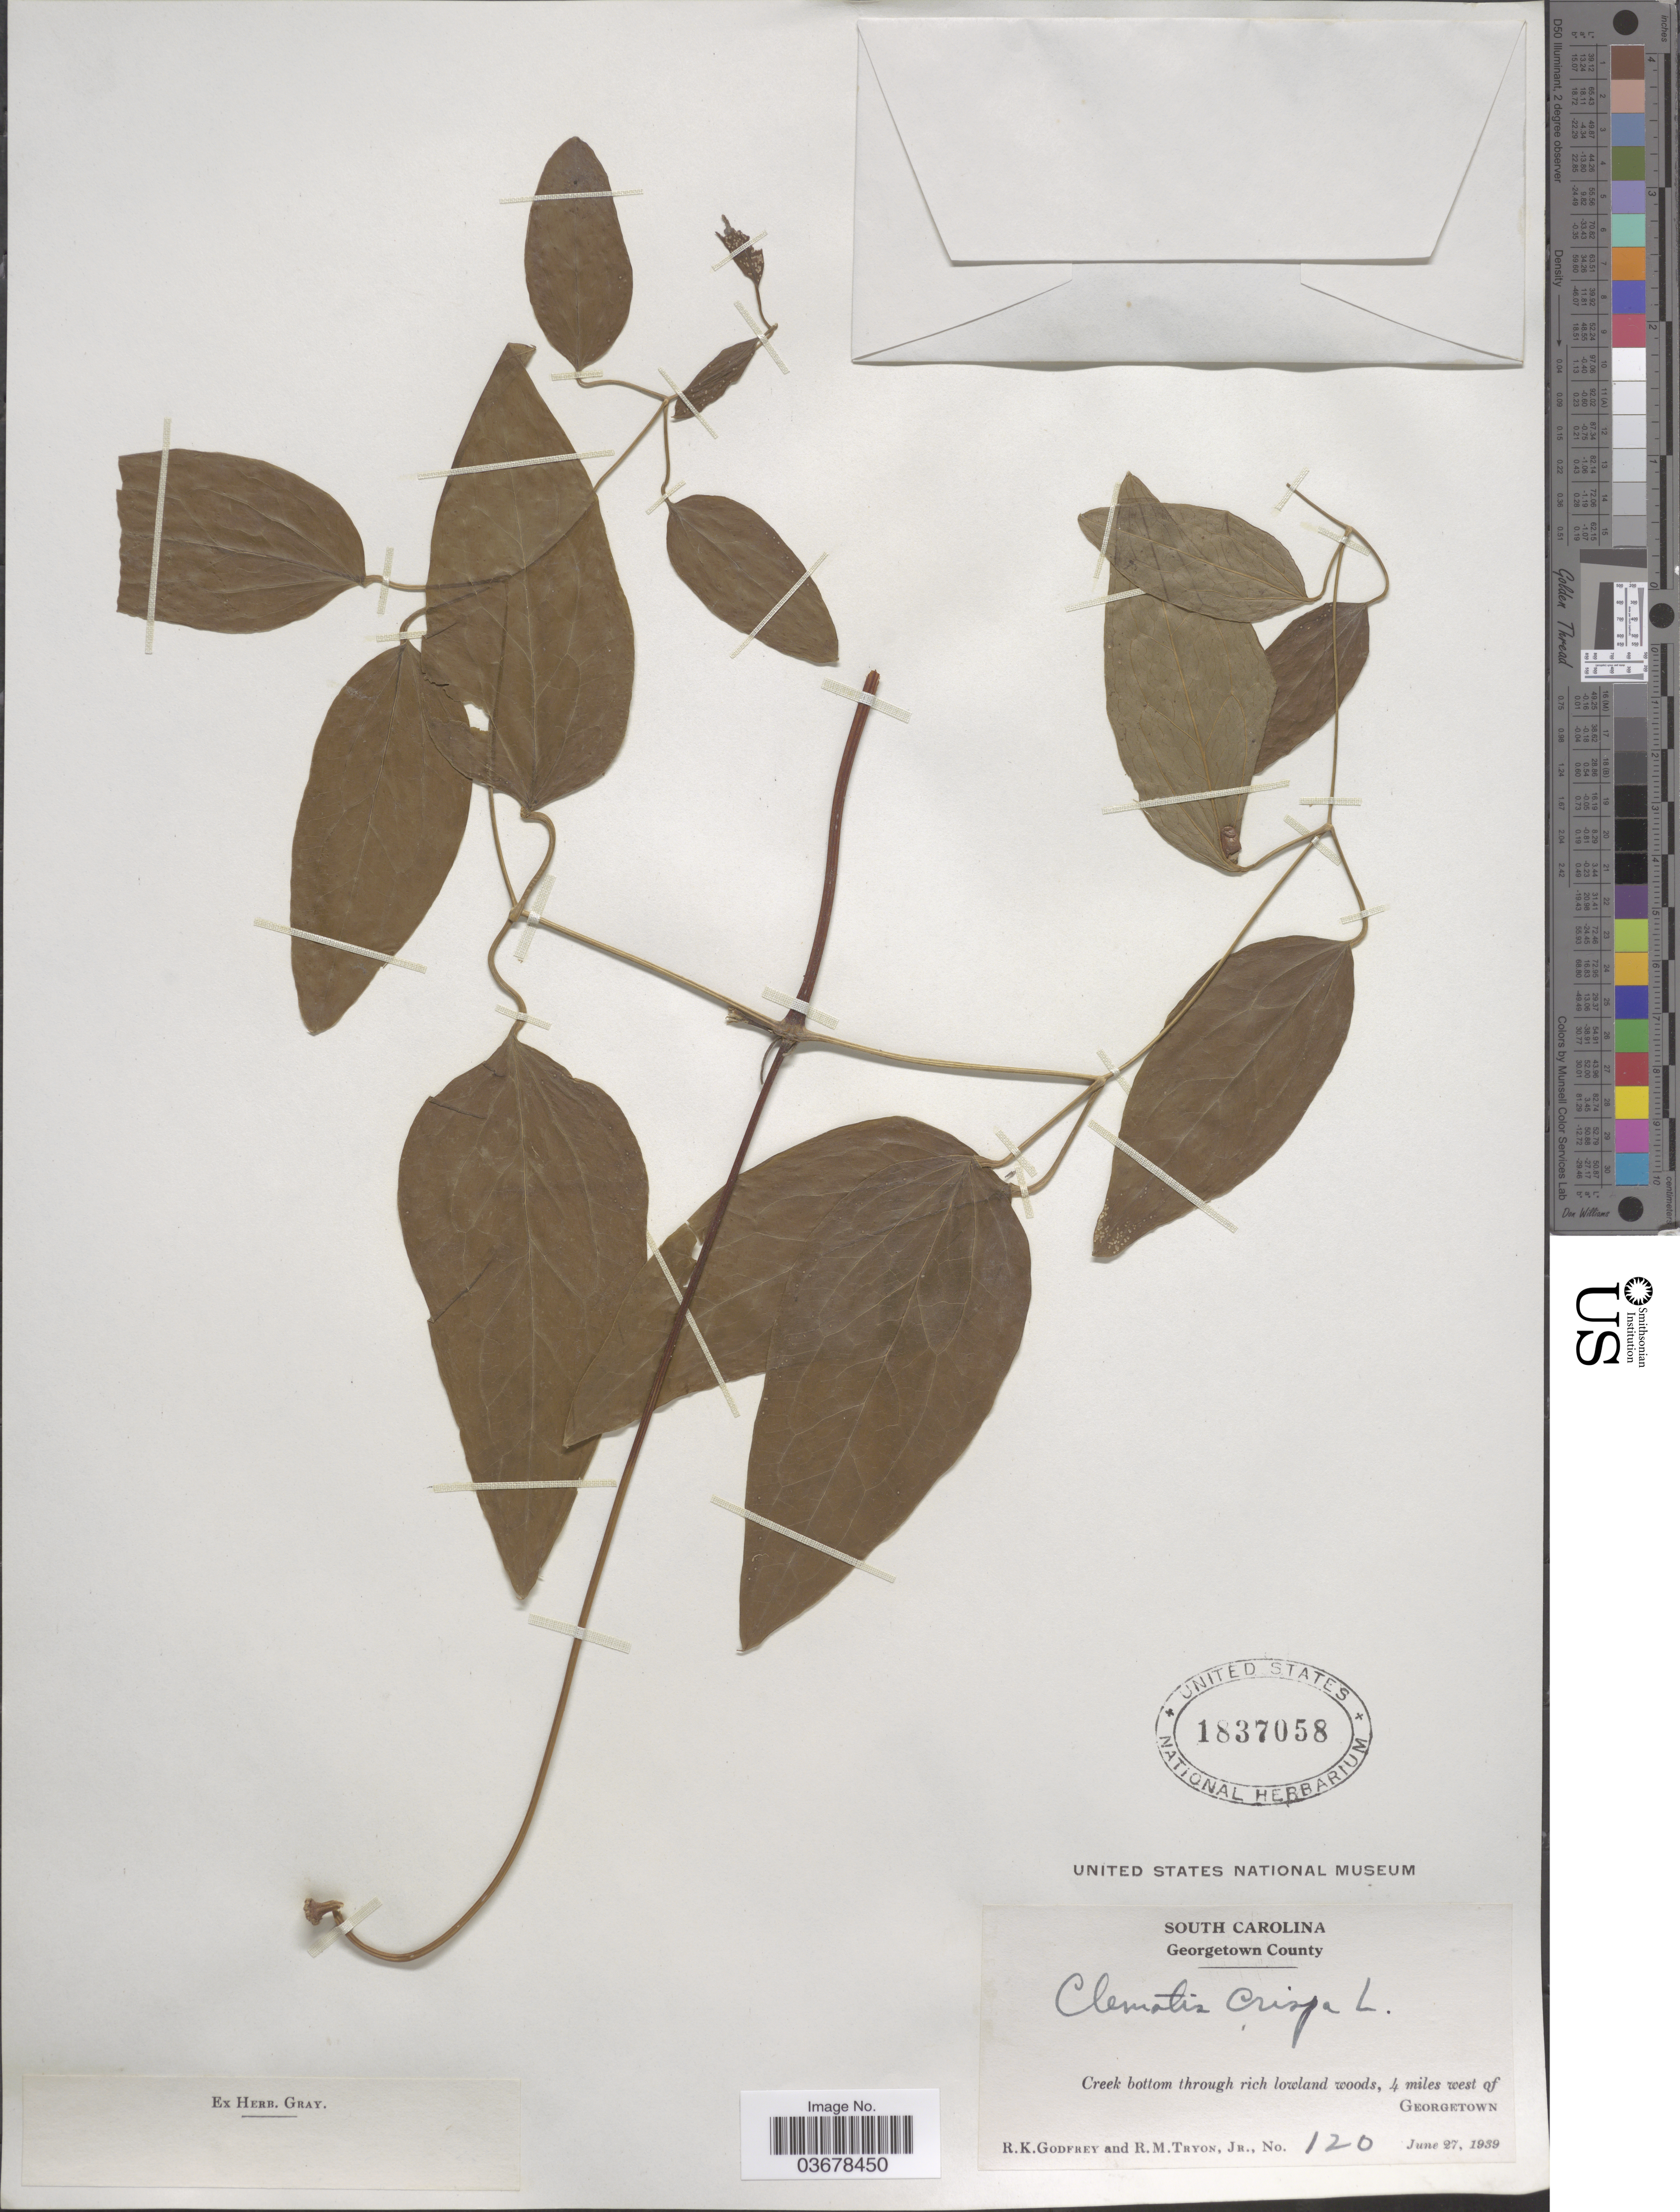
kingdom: Plantae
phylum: Tracheophyta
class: Magnoliopsida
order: Ranunculales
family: Ranunculaceae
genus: Clematis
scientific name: Clematis viorna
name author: L.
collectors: R. K. Godfrey & R. Tryon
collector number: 120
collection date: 1939-06-27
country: United States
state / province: South Carolina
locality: Georgetown County. Creek bottom through rich lowland woods, 4 miles west of Georgetown.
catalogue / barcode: US 1837058